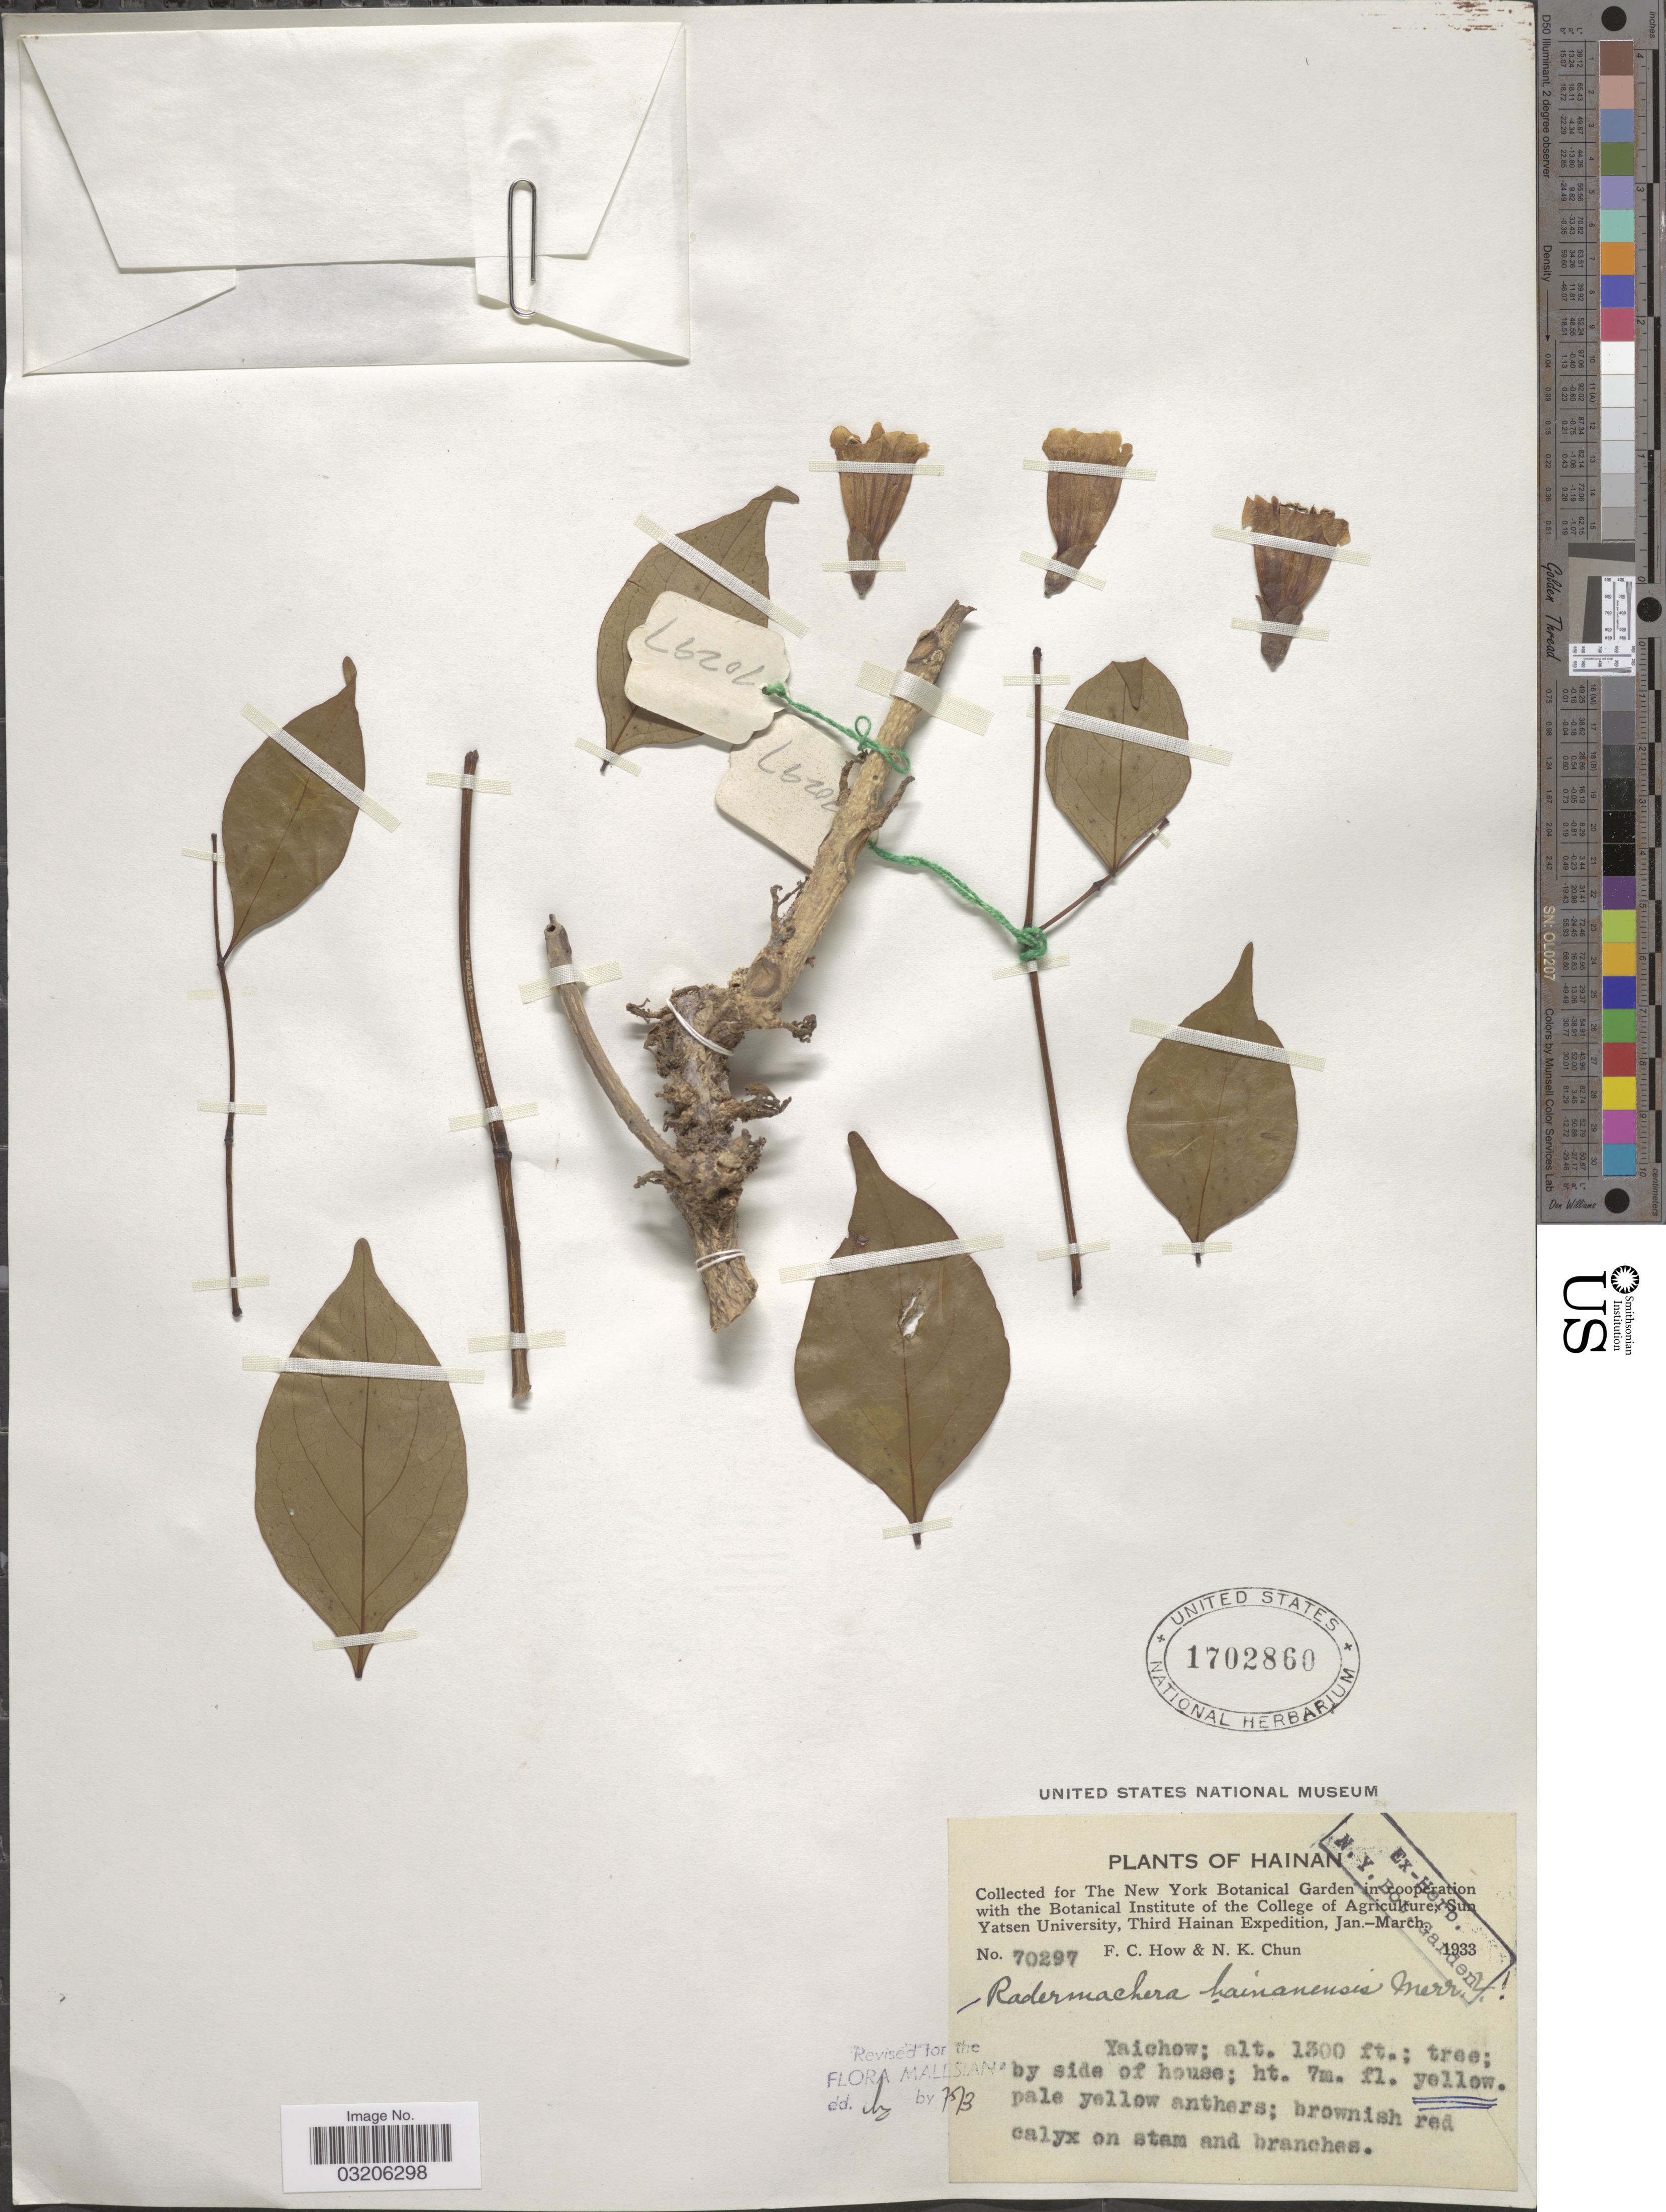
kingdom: Plantae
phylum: Tracheophyta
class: Magnoliopsida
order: Lamiales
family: Bignoniaceae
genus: Radermachera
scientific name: Radermachera hainanensis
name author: Merr.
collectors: F. C. How & N. K. Chun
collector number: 70297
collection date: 1933-01/1933-03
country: China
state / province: Hainan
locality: Yaichow.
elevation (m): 396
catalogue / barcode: US 1702860